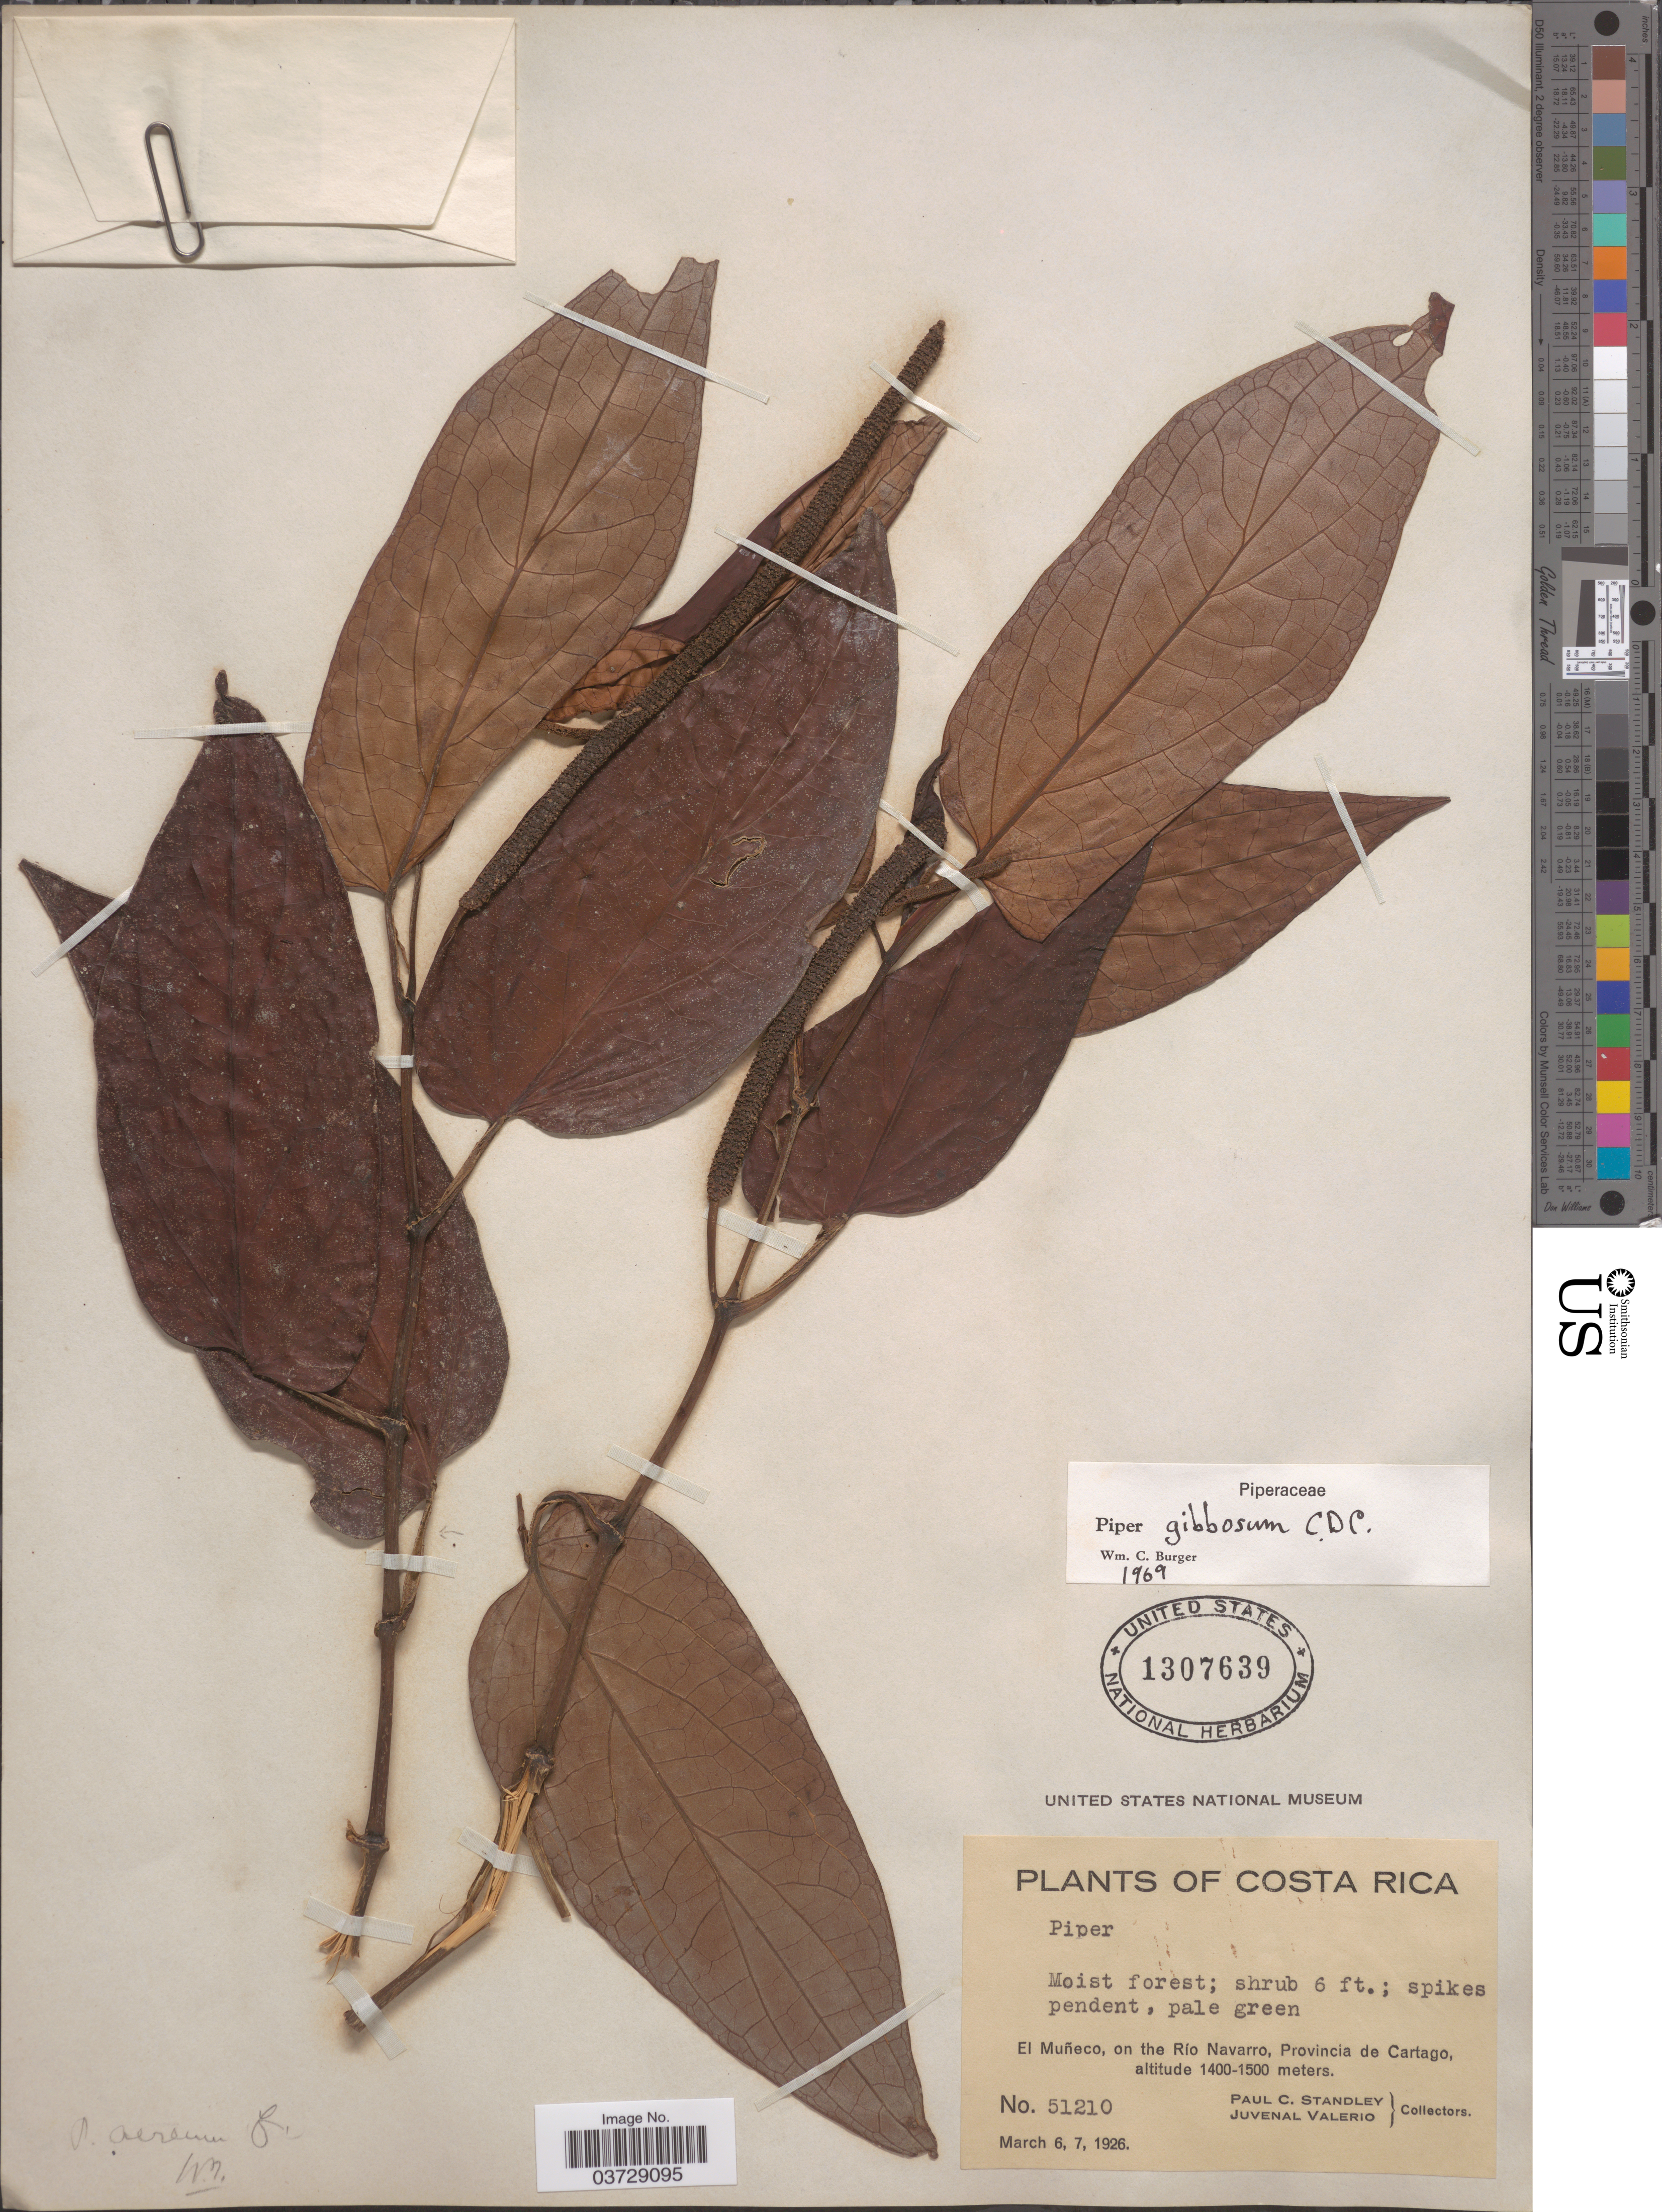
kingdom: Plantae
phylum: Tracheophyta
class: Magnoliopsida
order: Piperales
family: Piperaceae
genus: Piper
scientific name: Piper gibbosum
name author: C. DC.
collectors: P. C. Standley & J. Valerio R.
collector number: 51210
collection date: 1926-03-06/1926-03-07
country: Costa Rica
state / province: Cartago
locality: El Muñeco, on the Río Navarro.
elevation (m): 1400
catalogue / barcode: US 1307639